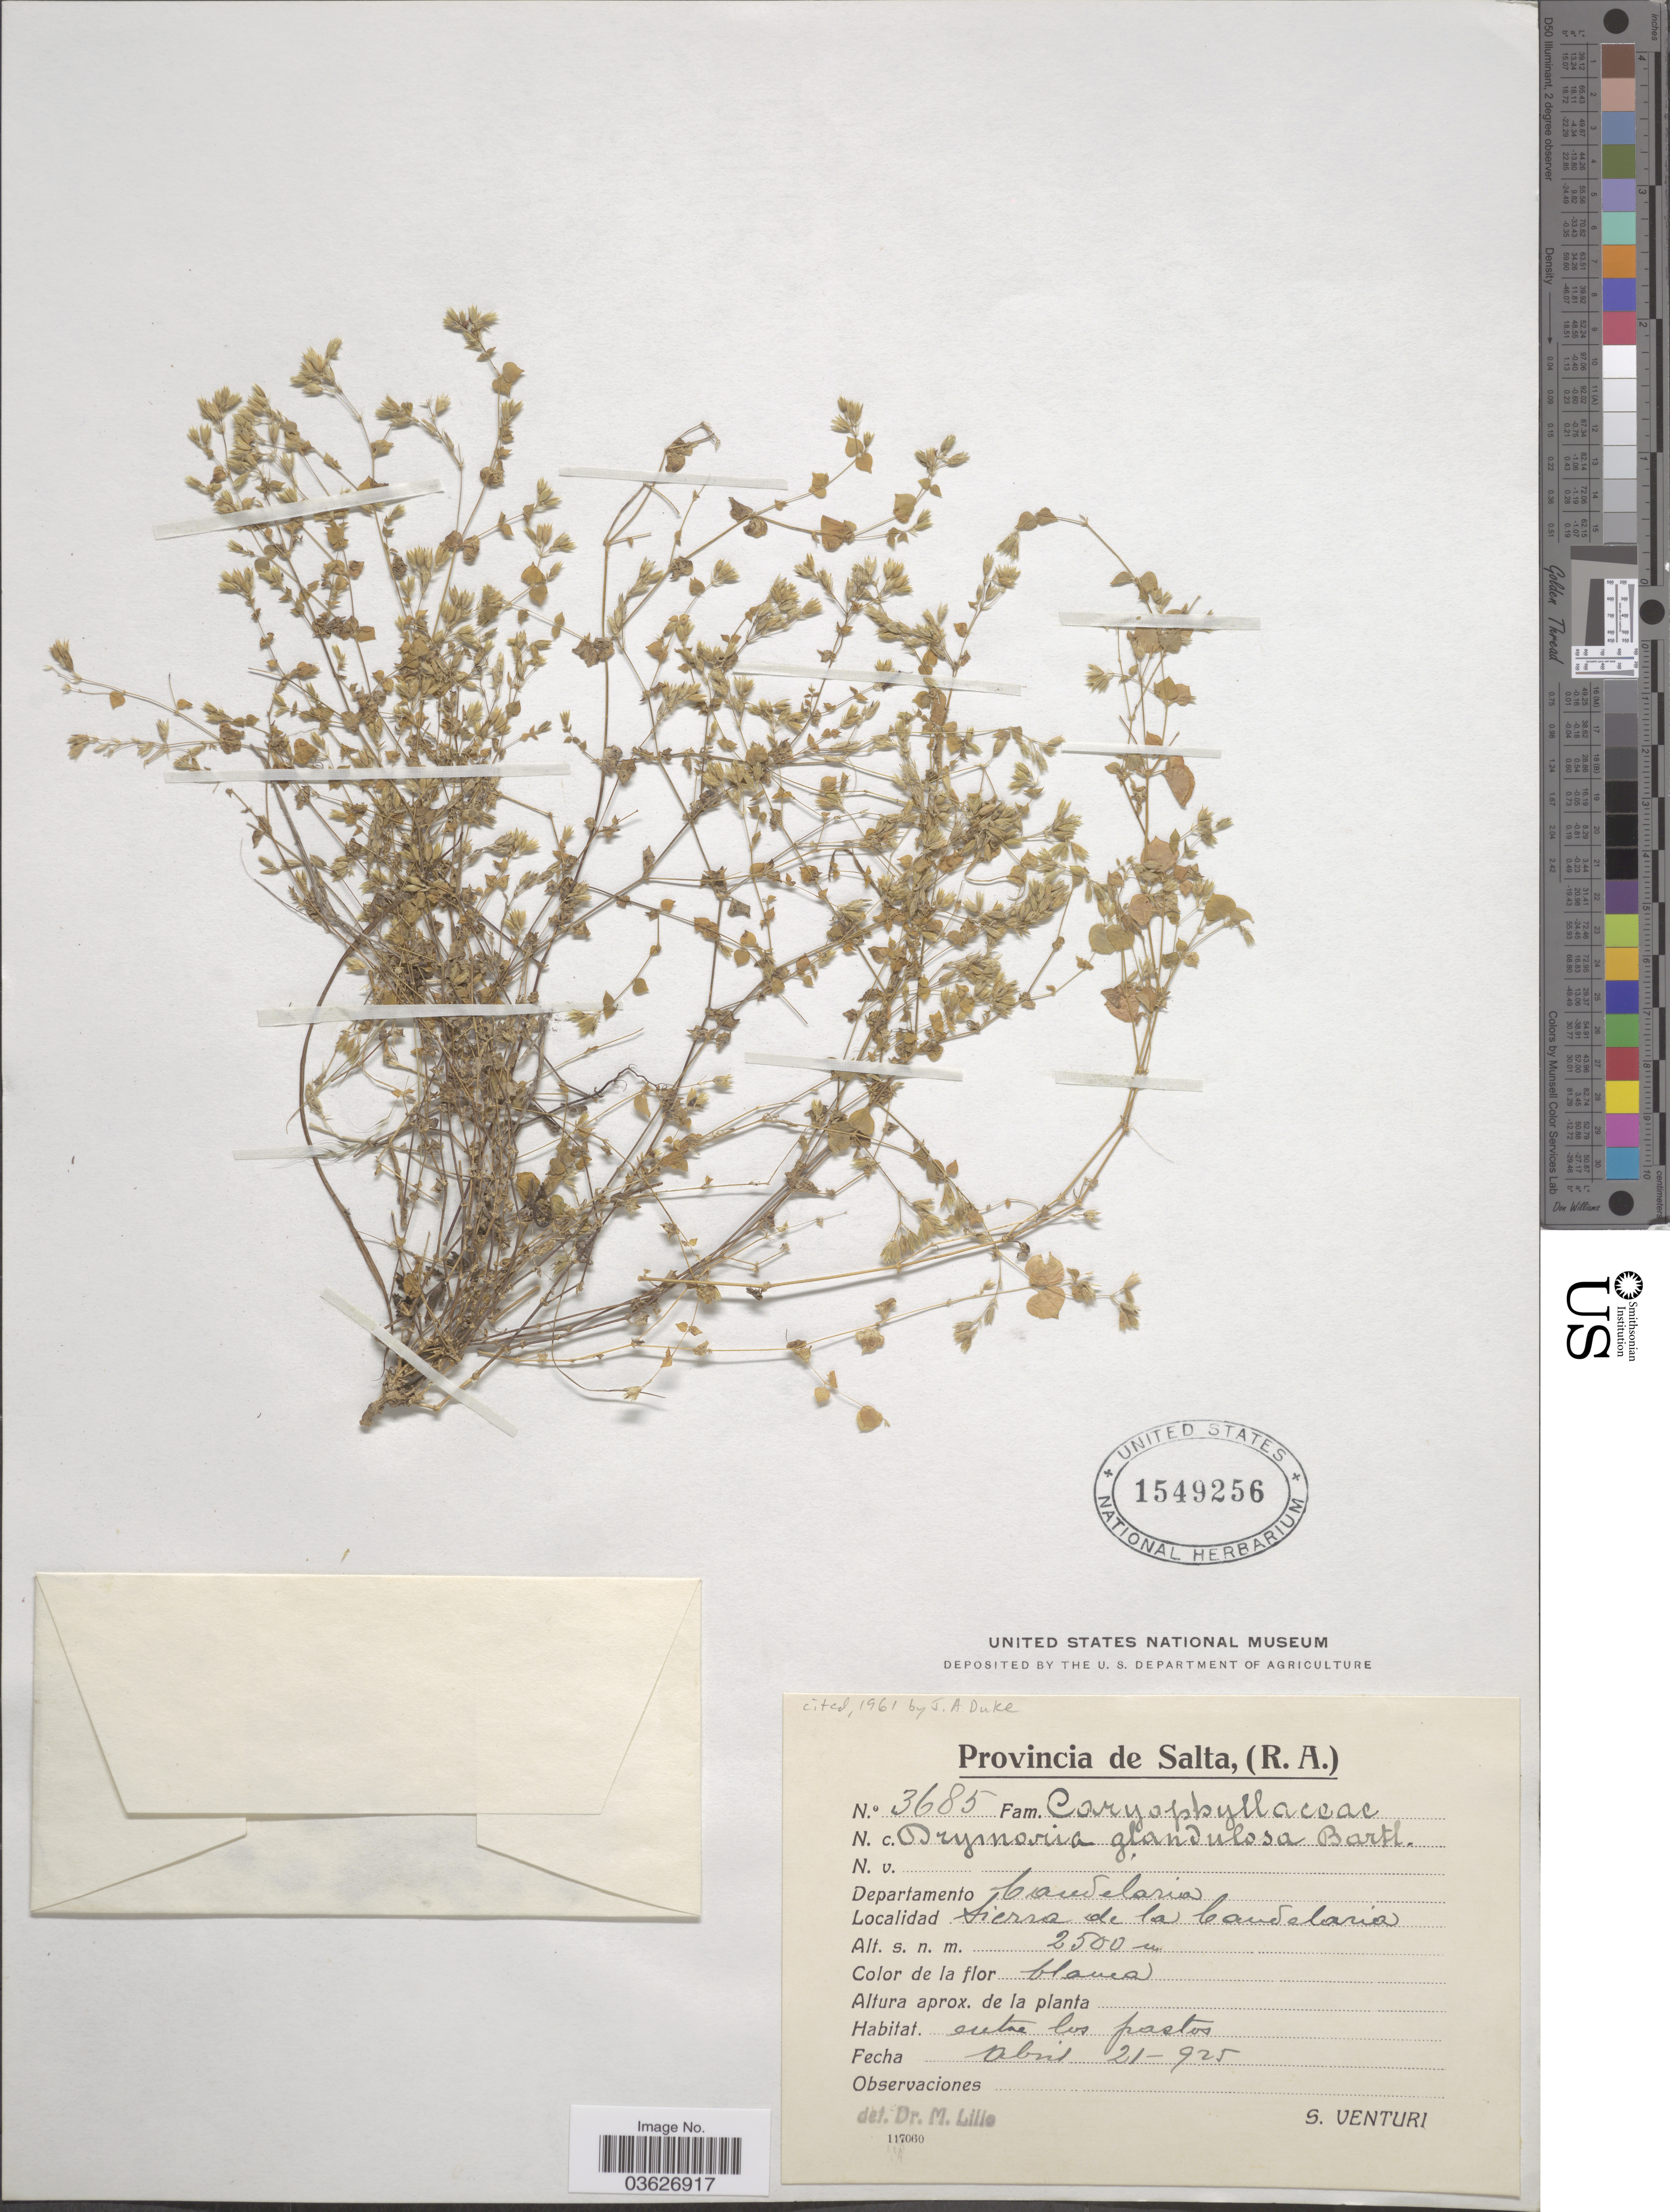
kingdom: Plantae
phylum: Tracheophyta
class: Magnoliopsida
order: Caryophyllales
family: Caryophyllaceae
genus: Drymaria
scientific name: Drymaria glandulosa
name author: Bartl.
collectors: S. Venturi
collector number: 3685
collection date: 1925-04-21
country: Argentina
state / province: Salta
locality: Departamento Candelaria. Sierra de la Candelaria.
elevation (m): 2500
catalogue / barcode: US 1549256